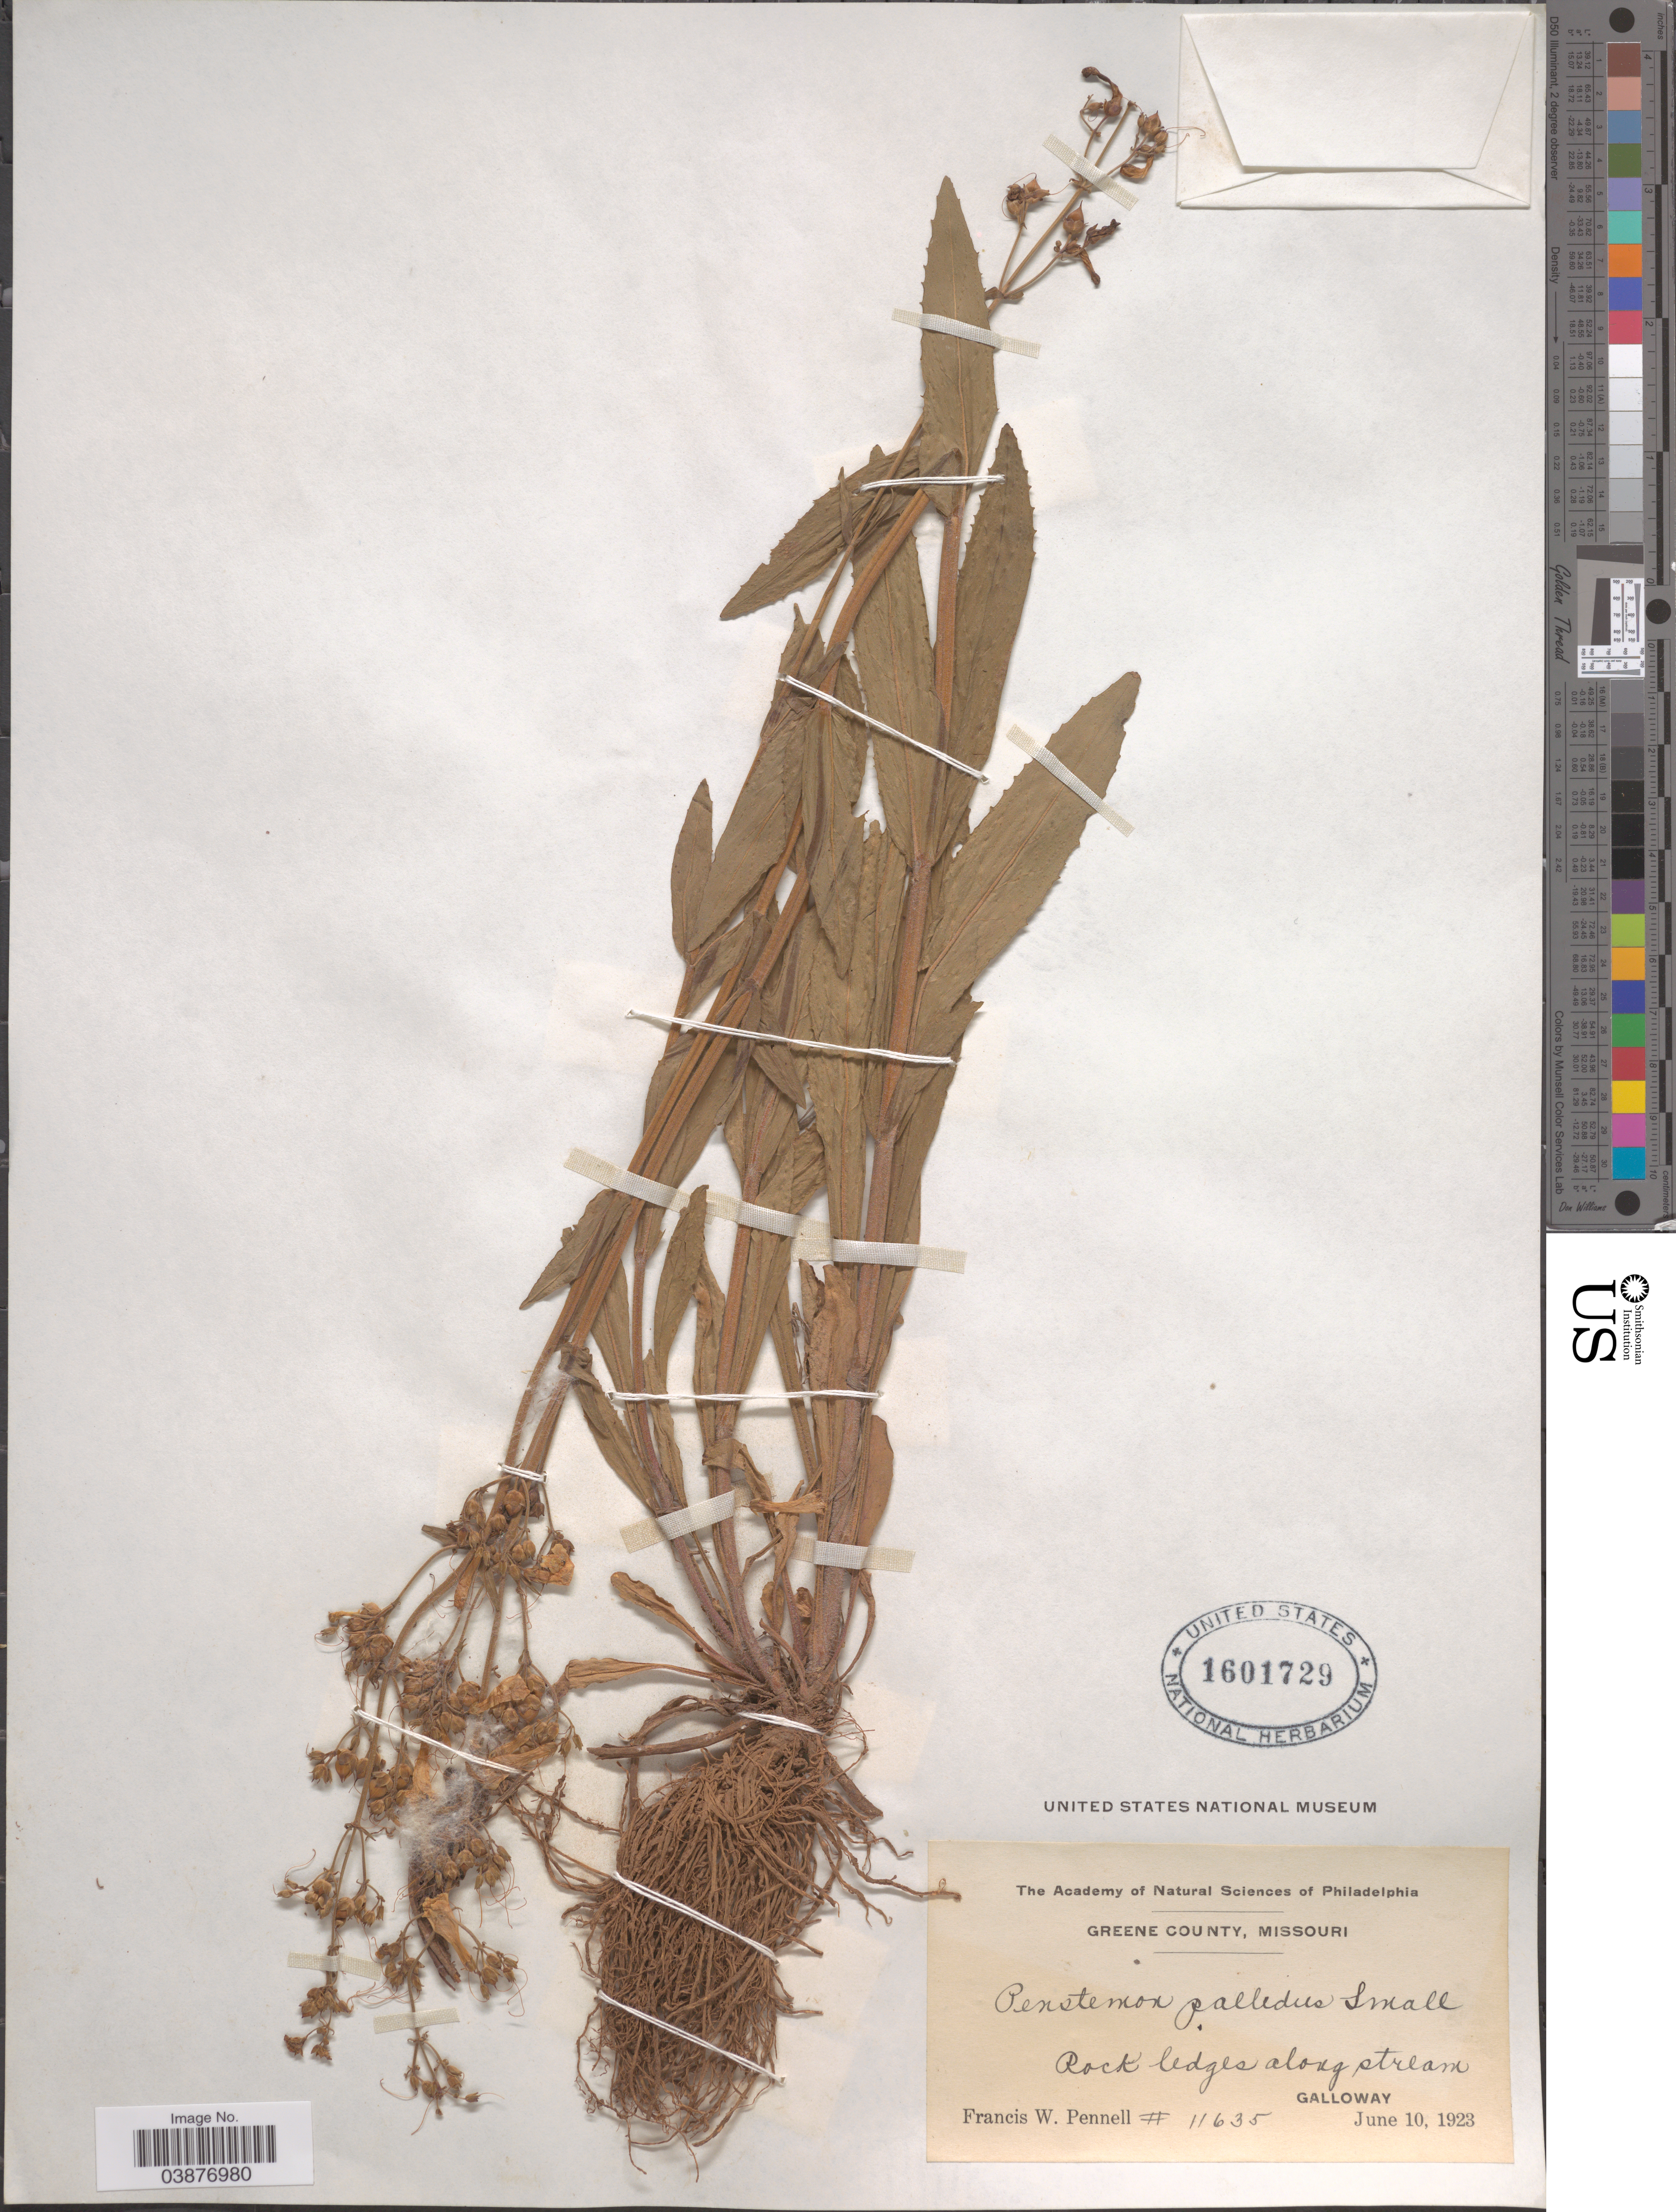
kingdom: Plantae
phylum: Tracheophyta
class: Magnoliopsida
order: Lamiales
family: Plantaginaceae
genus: Penstemon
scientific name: Penstemon pallidus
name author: Small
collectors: F. W. Pennell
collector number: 11635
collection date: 1923-06-10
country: United States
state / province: Missouri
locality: Greene County. Rock ledges along stream. Galloway.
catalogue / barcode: US 1601729